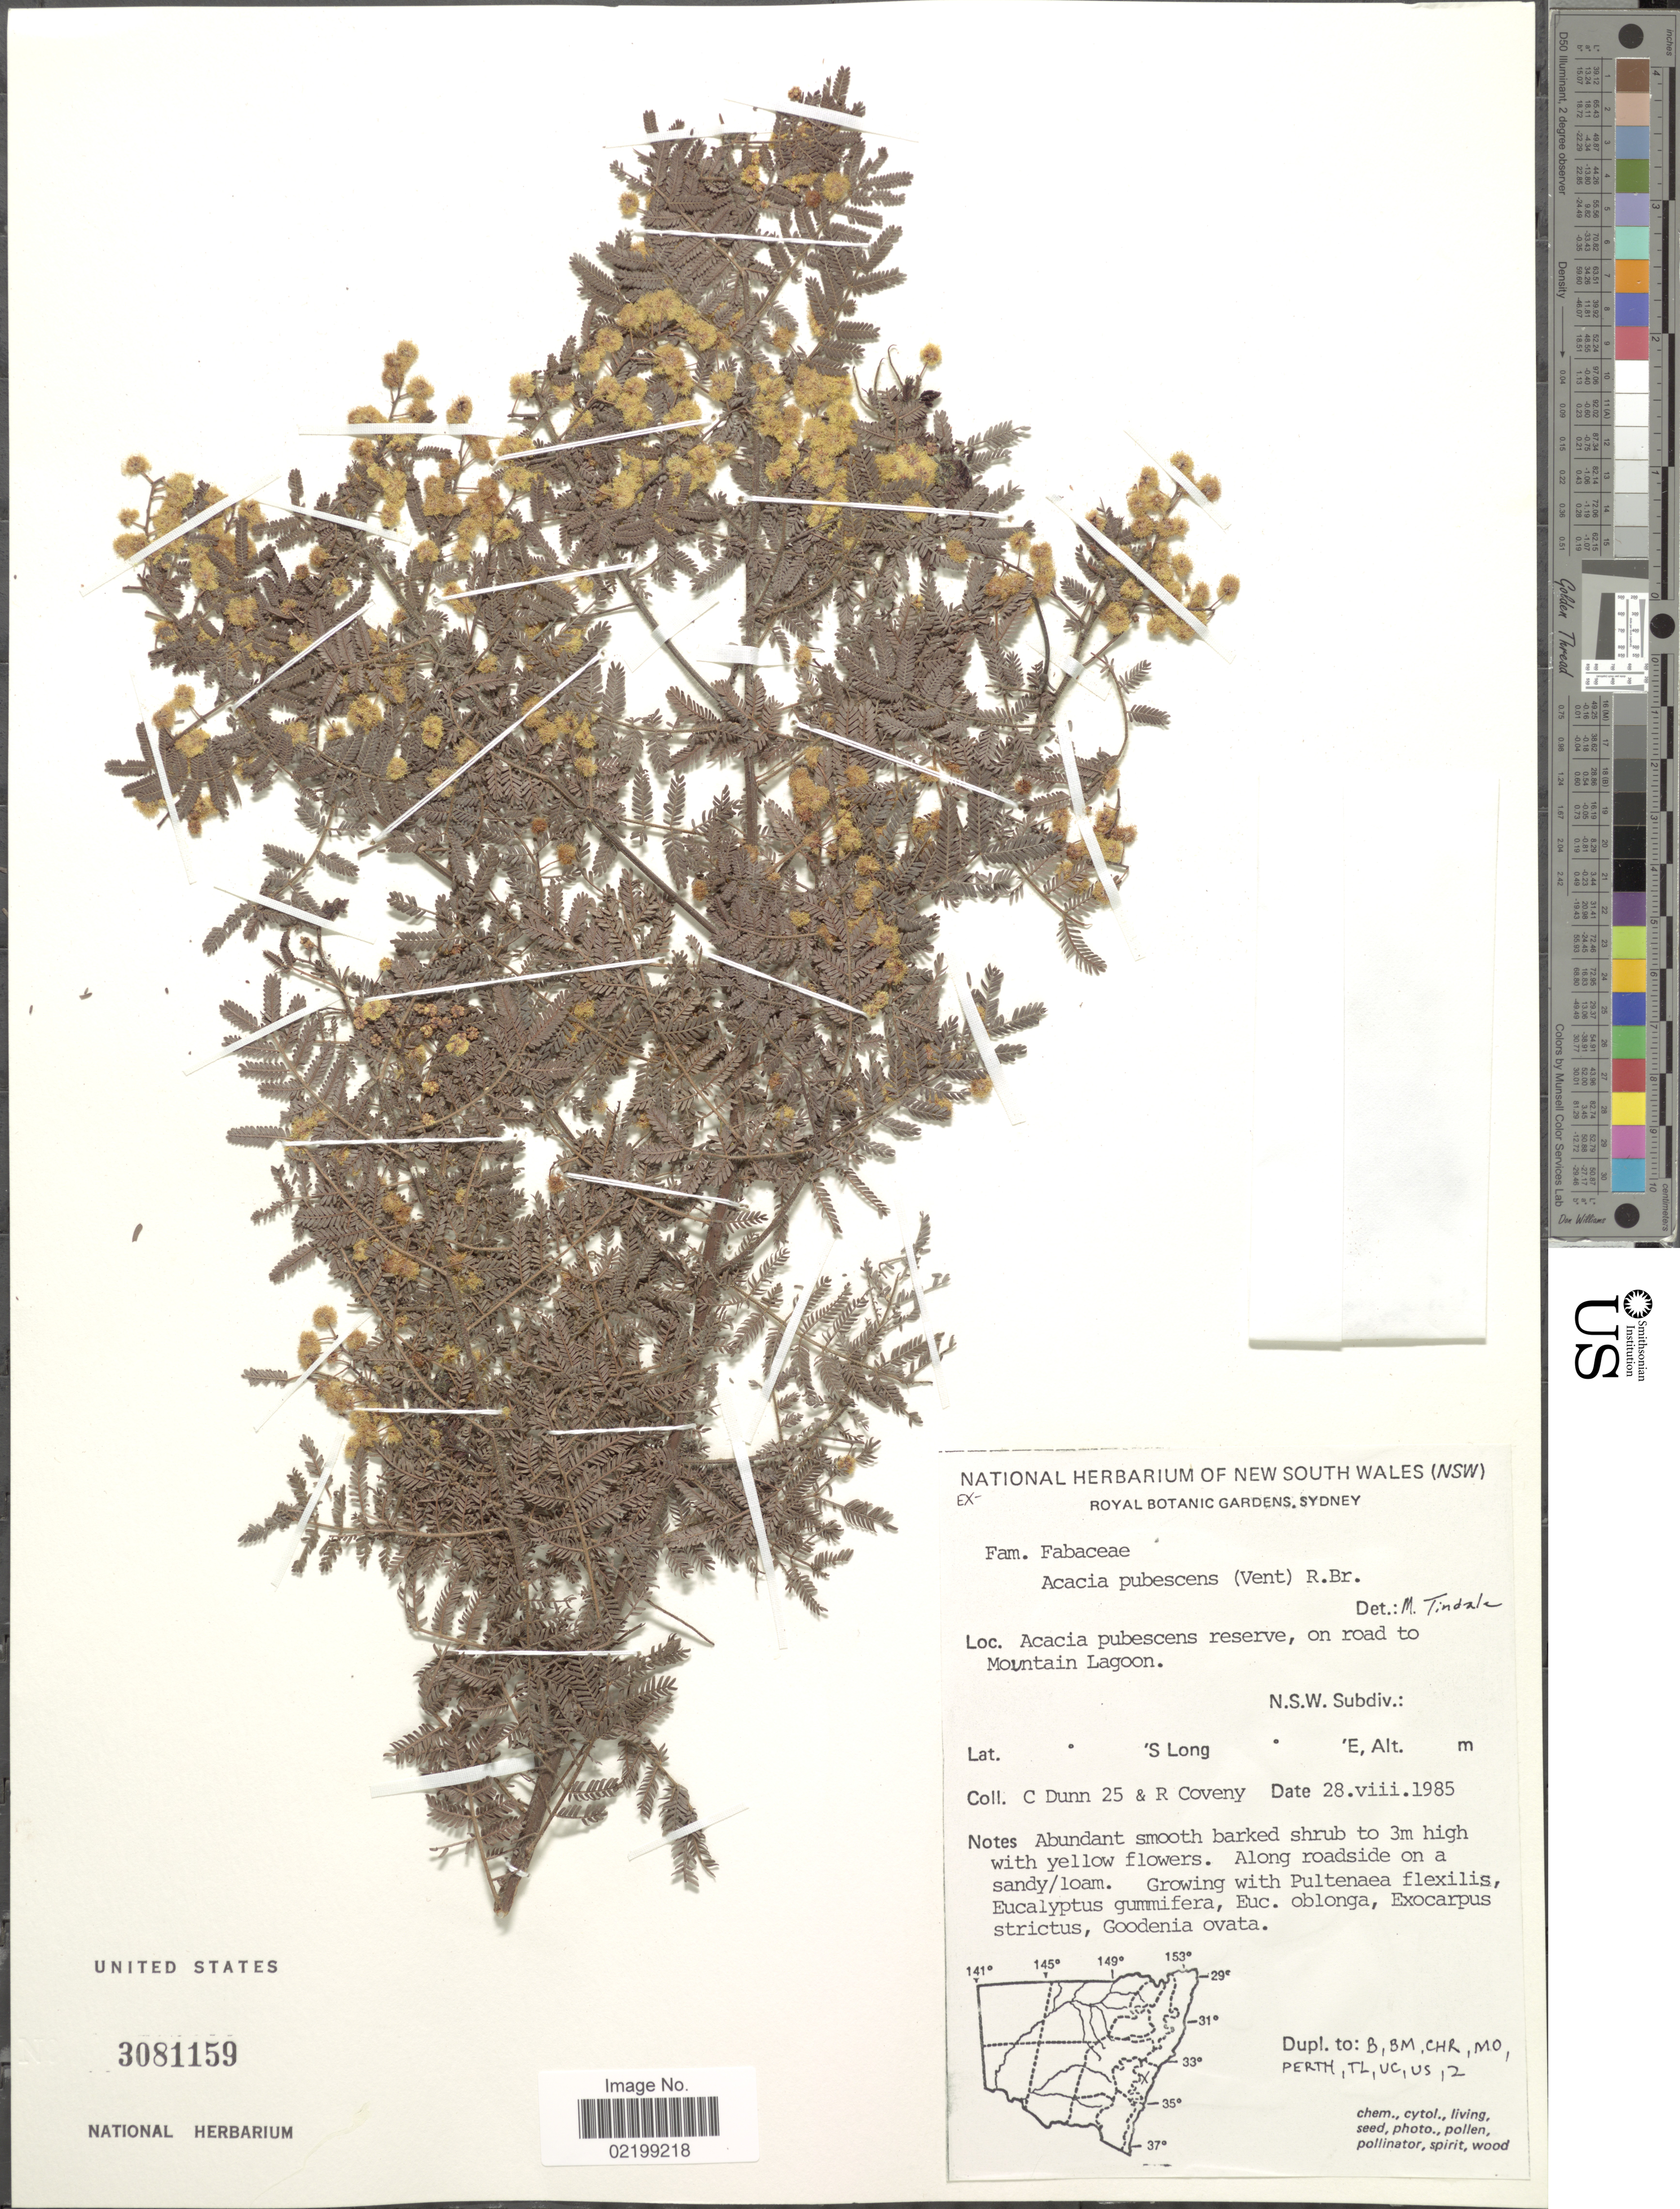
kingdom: Plantae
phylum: Tracheophyta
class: Magnoliopsida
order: Fabales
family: Fabaceae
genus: Acacia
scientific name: Acacia pubescens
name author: (Vent.) R. Br.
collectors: C. Dunn & R. Coveny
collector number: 25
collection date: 1985-08-28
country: Australia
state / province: New South Wales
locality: Acacria pubescens reserve, on road to Mountain Lagoon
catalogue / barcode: US 3081159